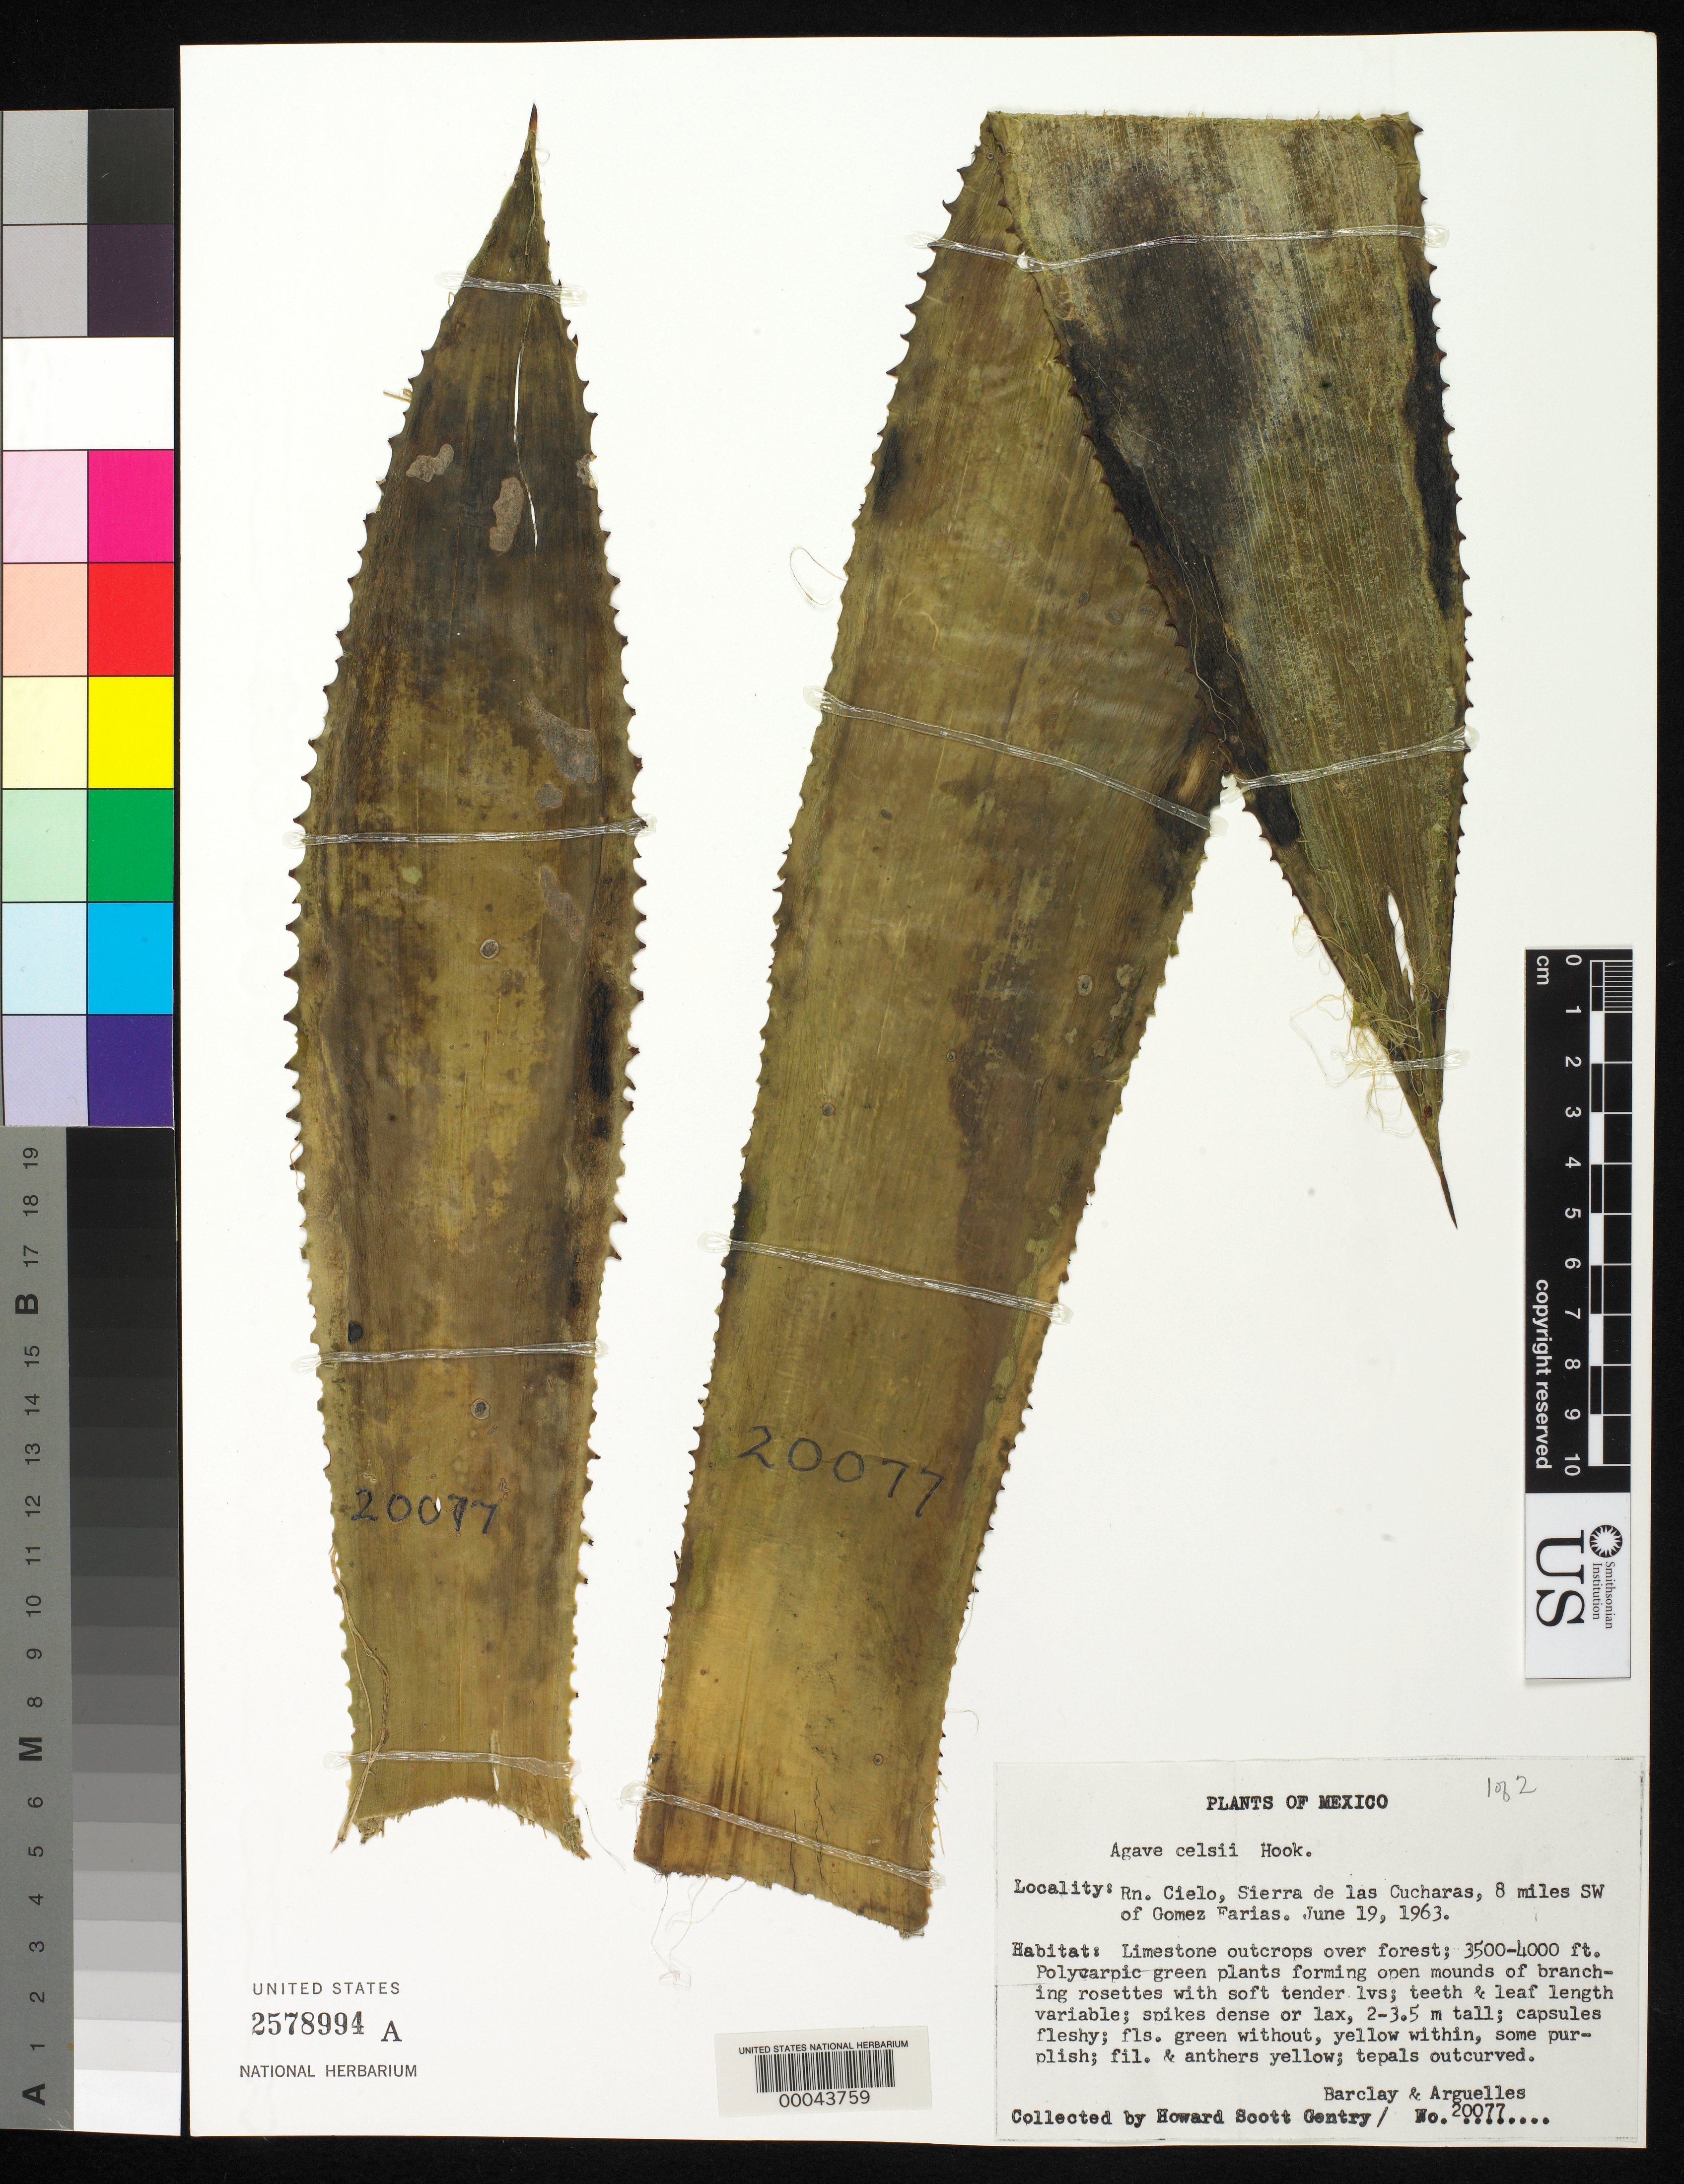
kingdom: Plantae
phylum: Tracheophyta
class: Liliopsida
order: Asparagales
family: Asparagaceae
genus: Agave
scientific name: Agave celsii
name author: Hook.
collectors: H. S. Gentry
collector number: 20077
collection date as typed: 19 Jun 1963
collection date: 1963-06-19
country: Mexico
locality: Rn. cielo, sierra de las cucharas, 8 mi SW of Gomez Farias.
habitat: Limestone outcrops over forest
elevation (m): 1067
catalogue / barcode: US 2578994A